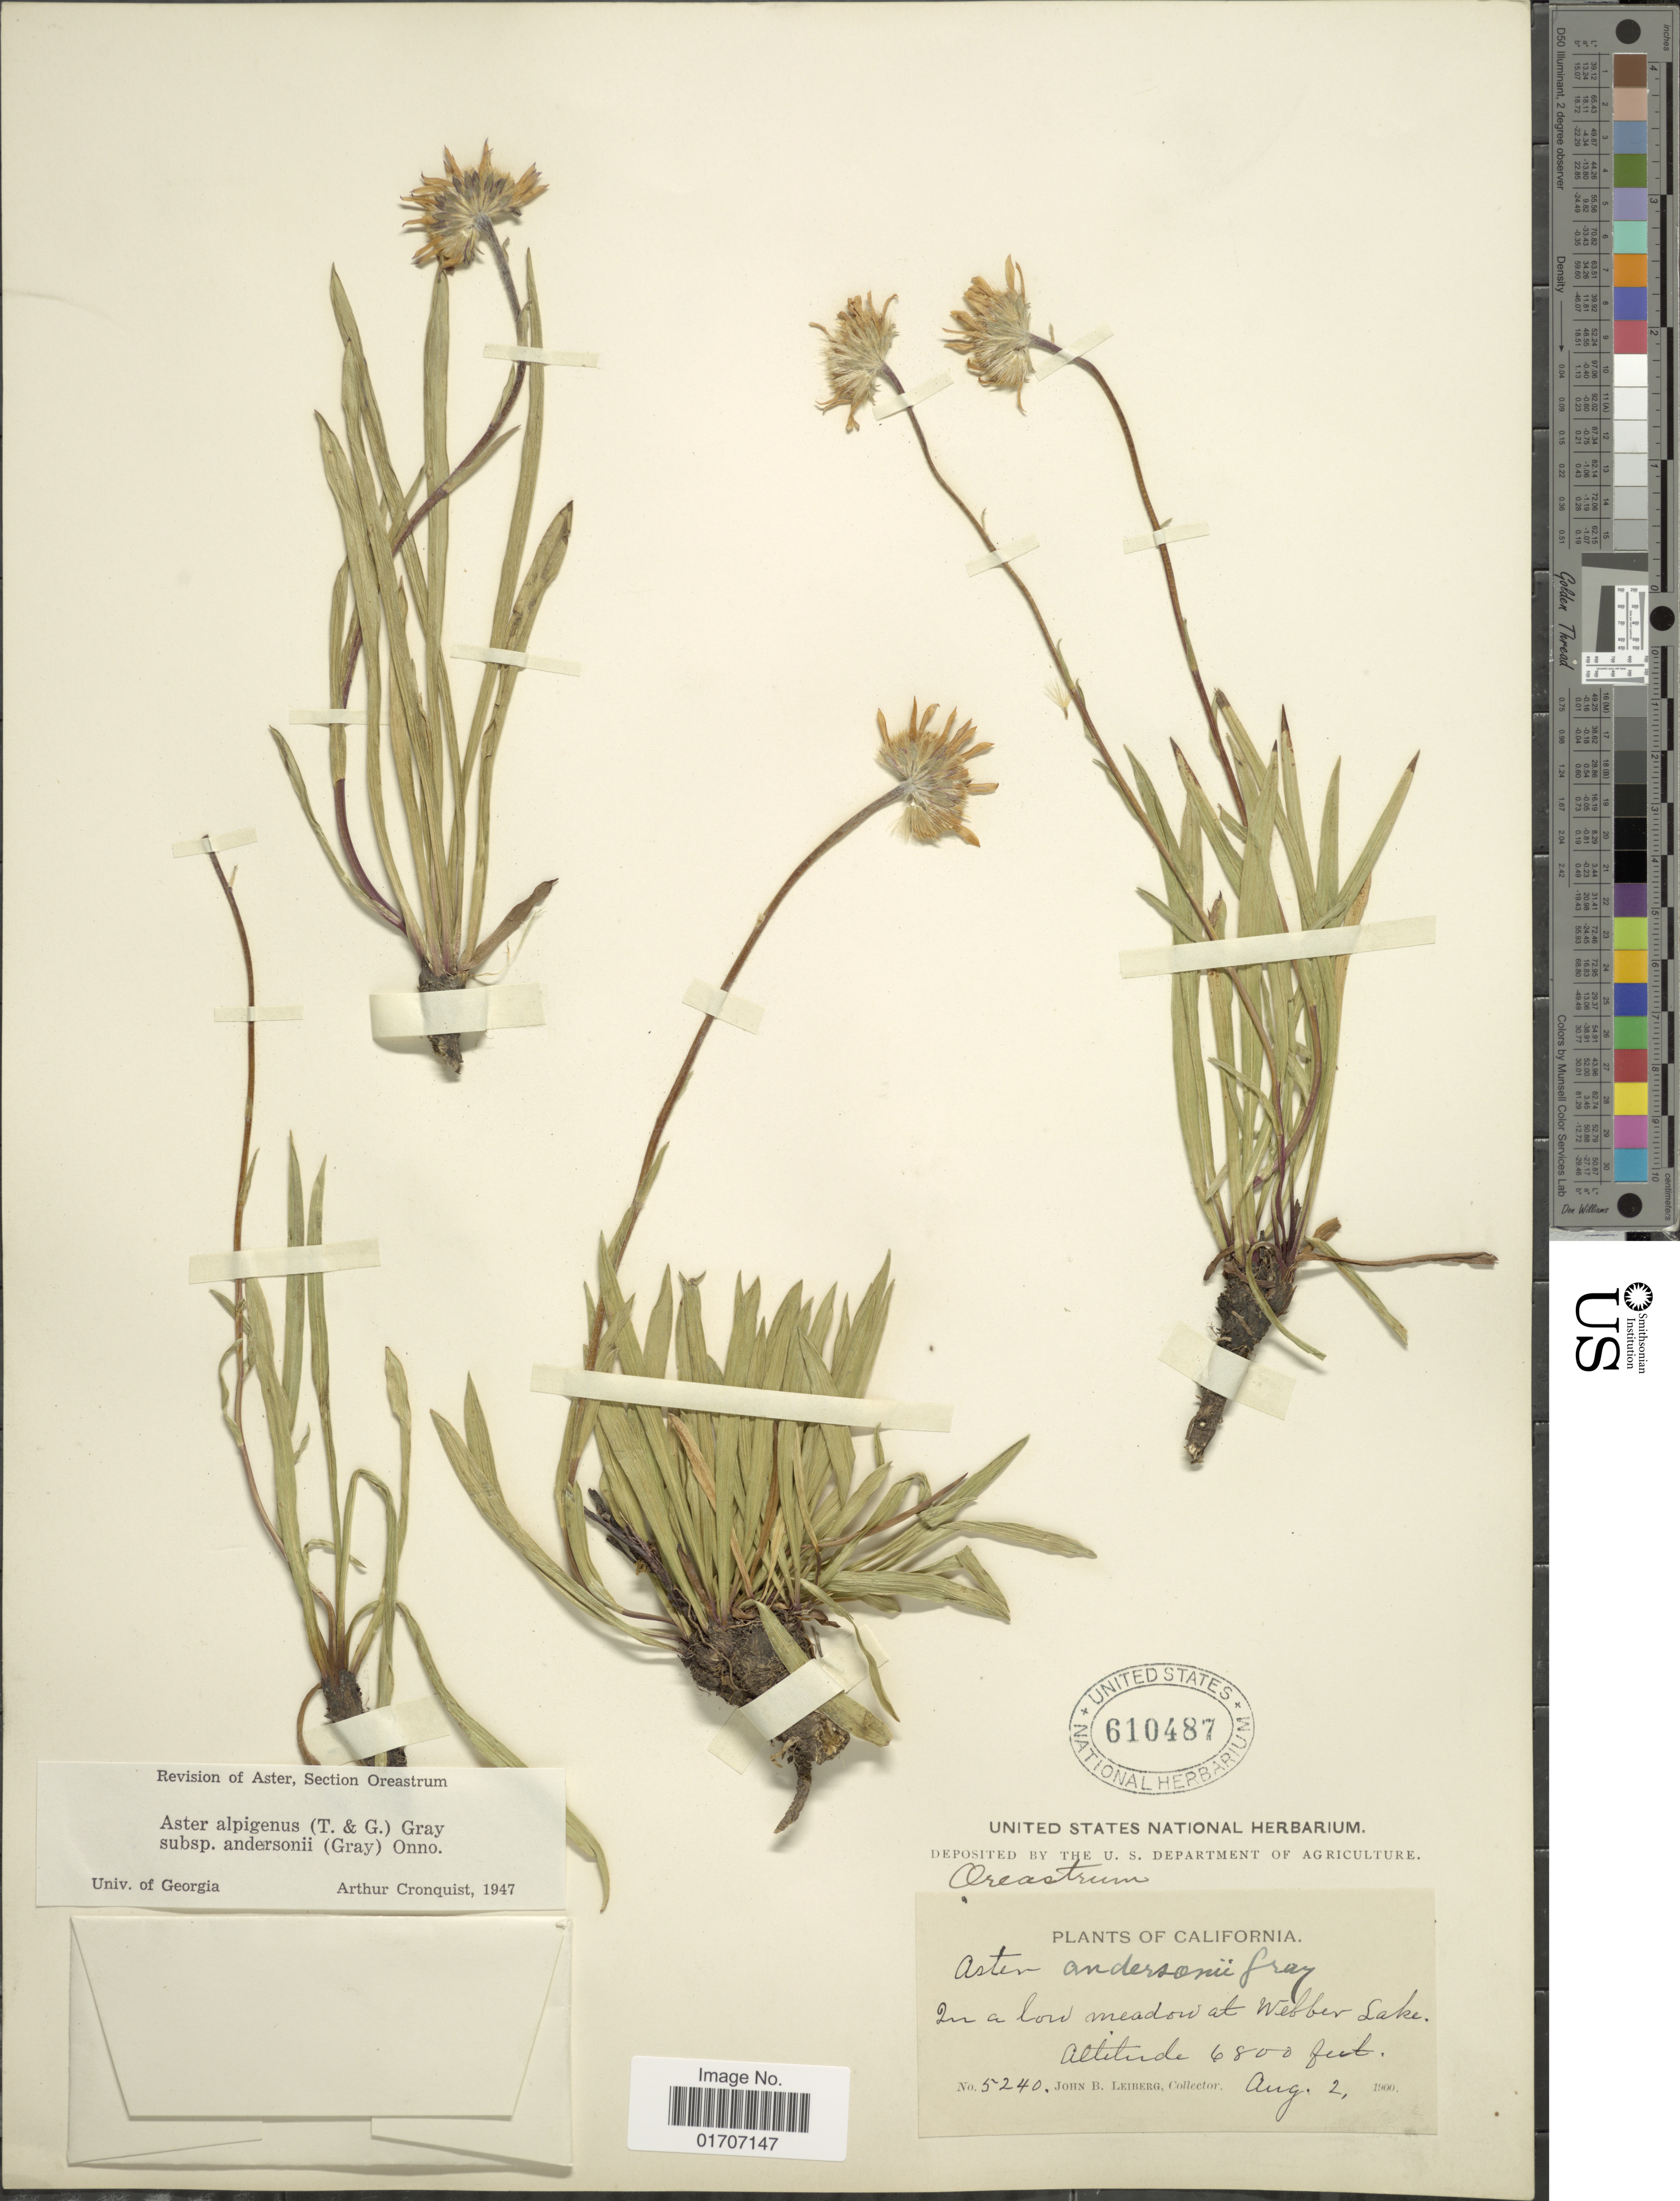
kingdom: Plantae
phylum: Tracheophyta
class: Magnoliopsida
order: Asterales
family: Asteraceae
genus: Oreostemma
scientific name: Oreostemma alpigenum var. andersonii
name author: (A. Gray) G.L. Nesom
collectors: J. B. Leiberg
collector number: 5240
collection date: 1900-08-02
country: United States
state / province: California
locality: In a low meadow at Webber Lake.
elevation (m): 2073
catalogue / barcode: US 610487